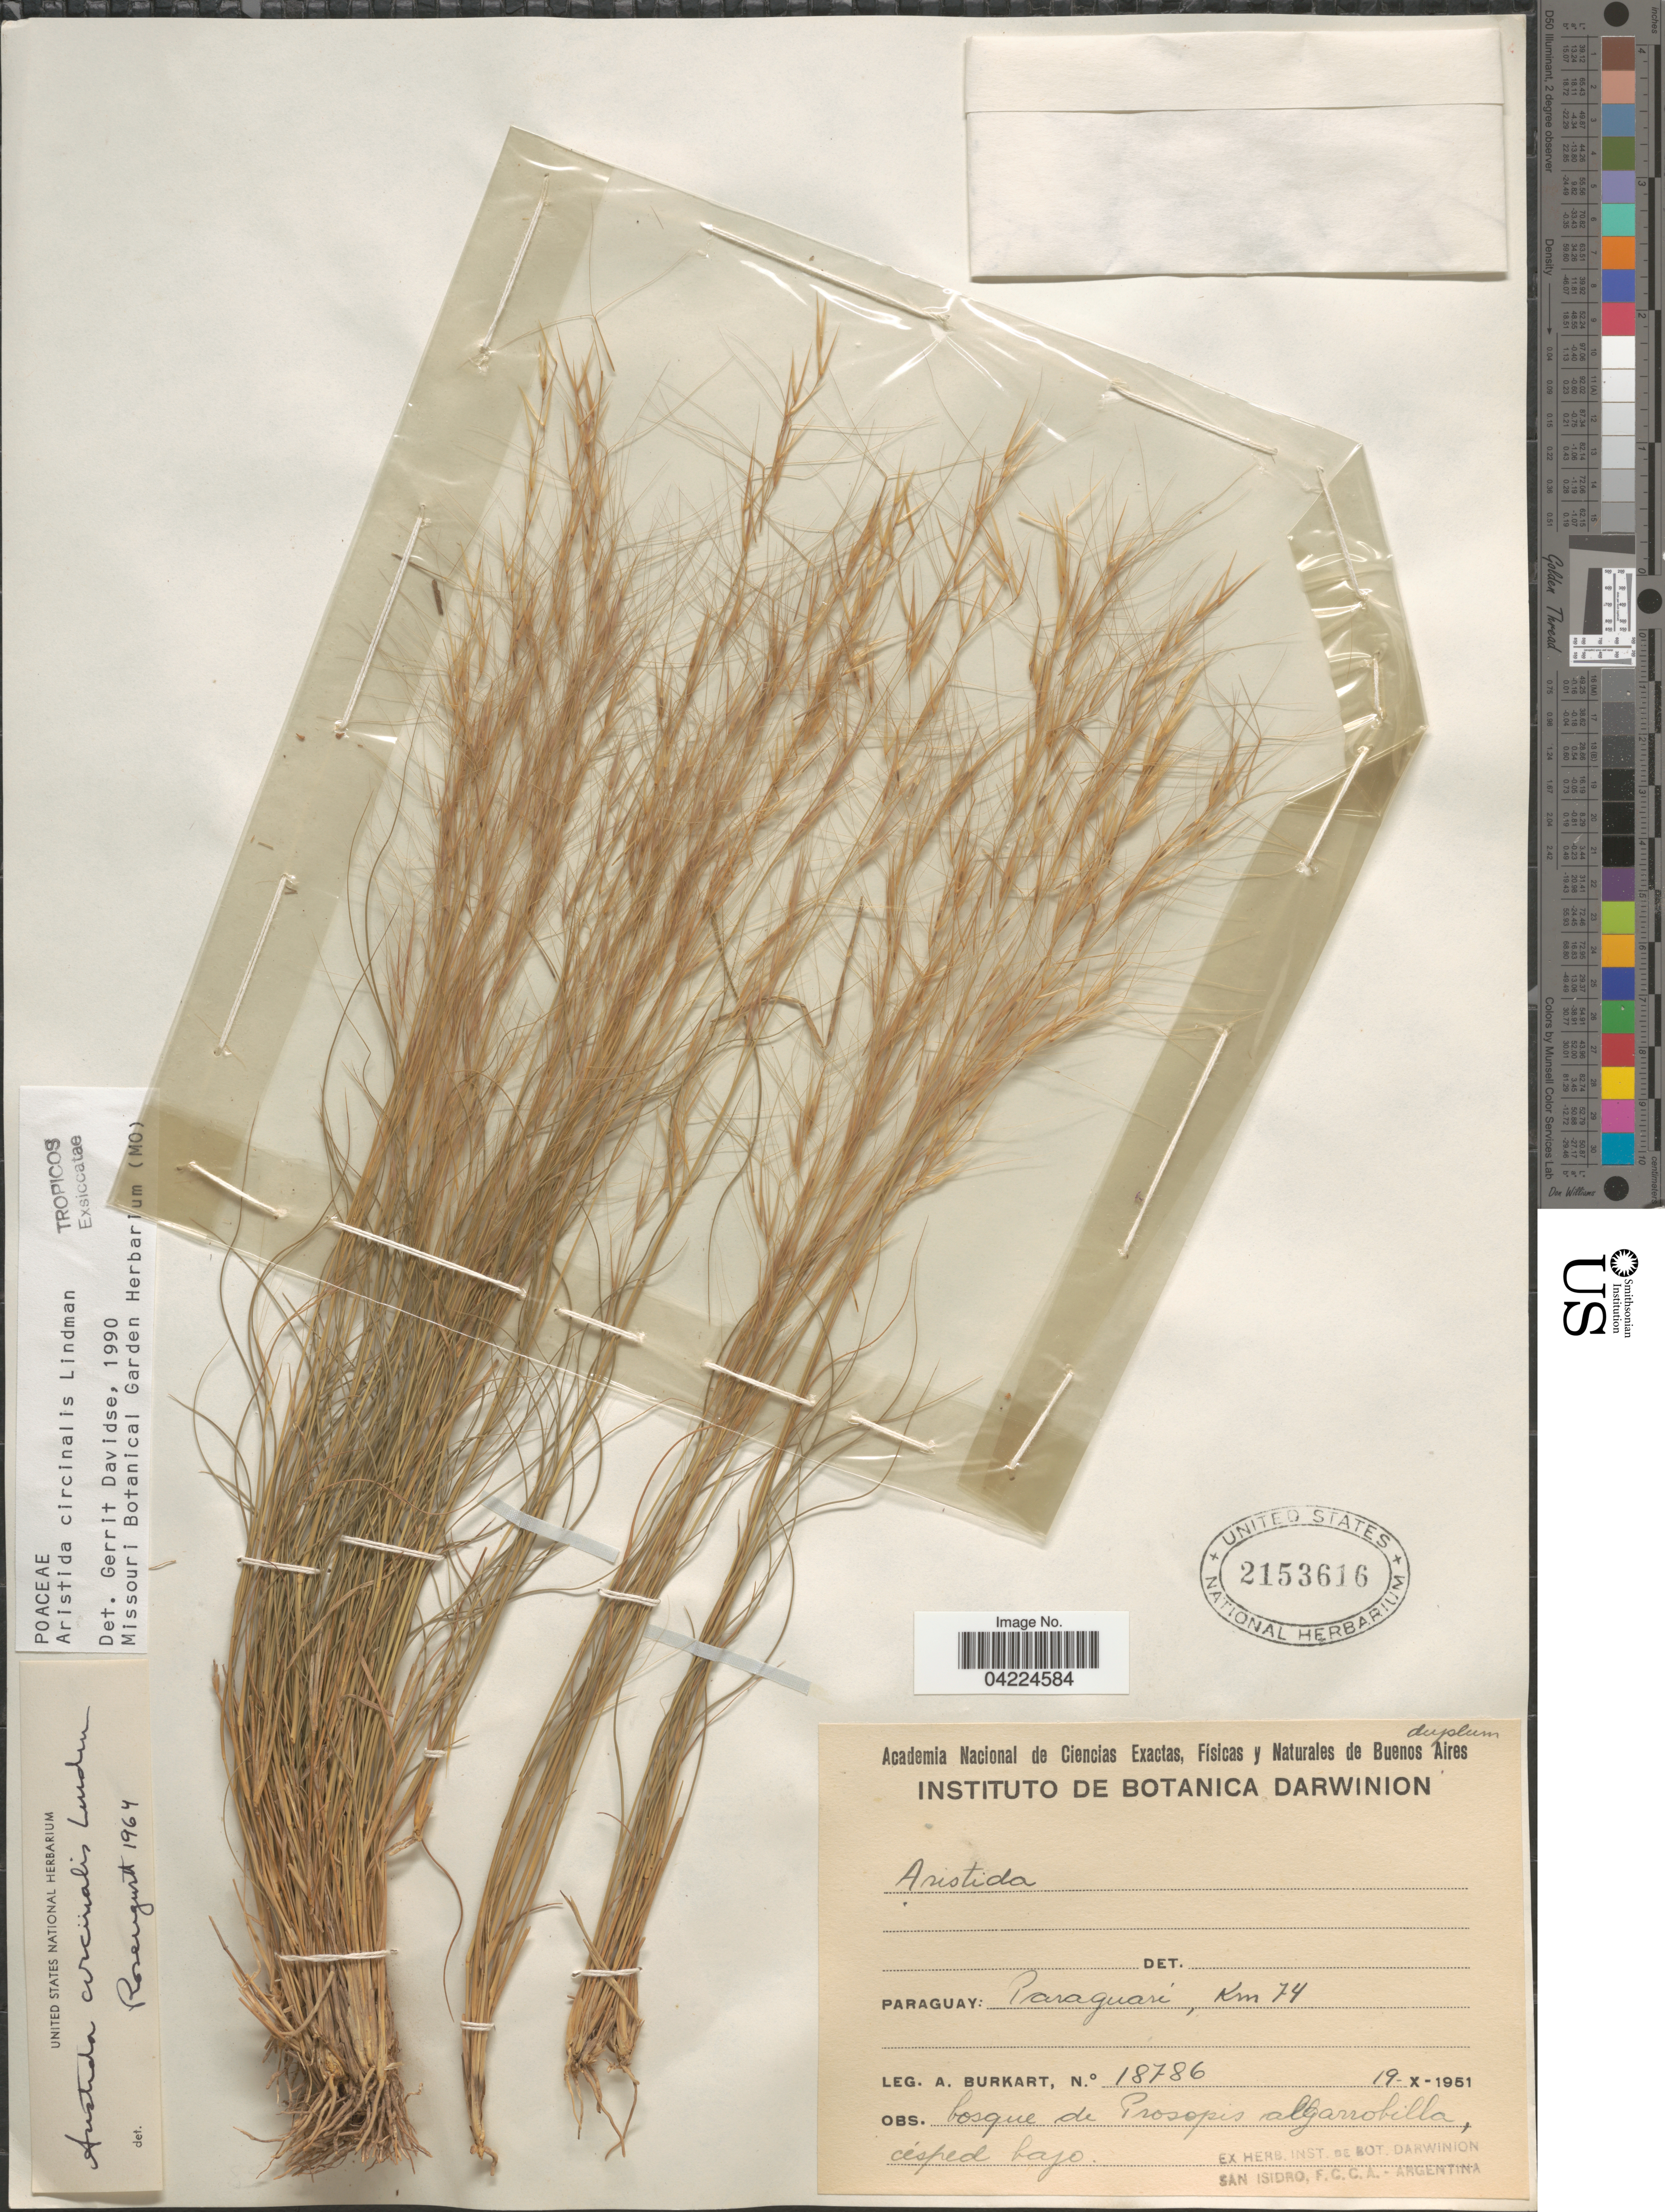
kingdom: Plantae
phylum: Tracheophyta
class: Liliopsida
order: Poales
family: Poaceae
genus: Aristida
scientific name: Aristida circinalis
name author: Lindm.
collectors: A. E. Burkart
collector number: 18786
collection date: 1951-10-19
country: Paraguay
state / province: Paraguari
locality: Km 74.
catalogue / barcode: US 2153616